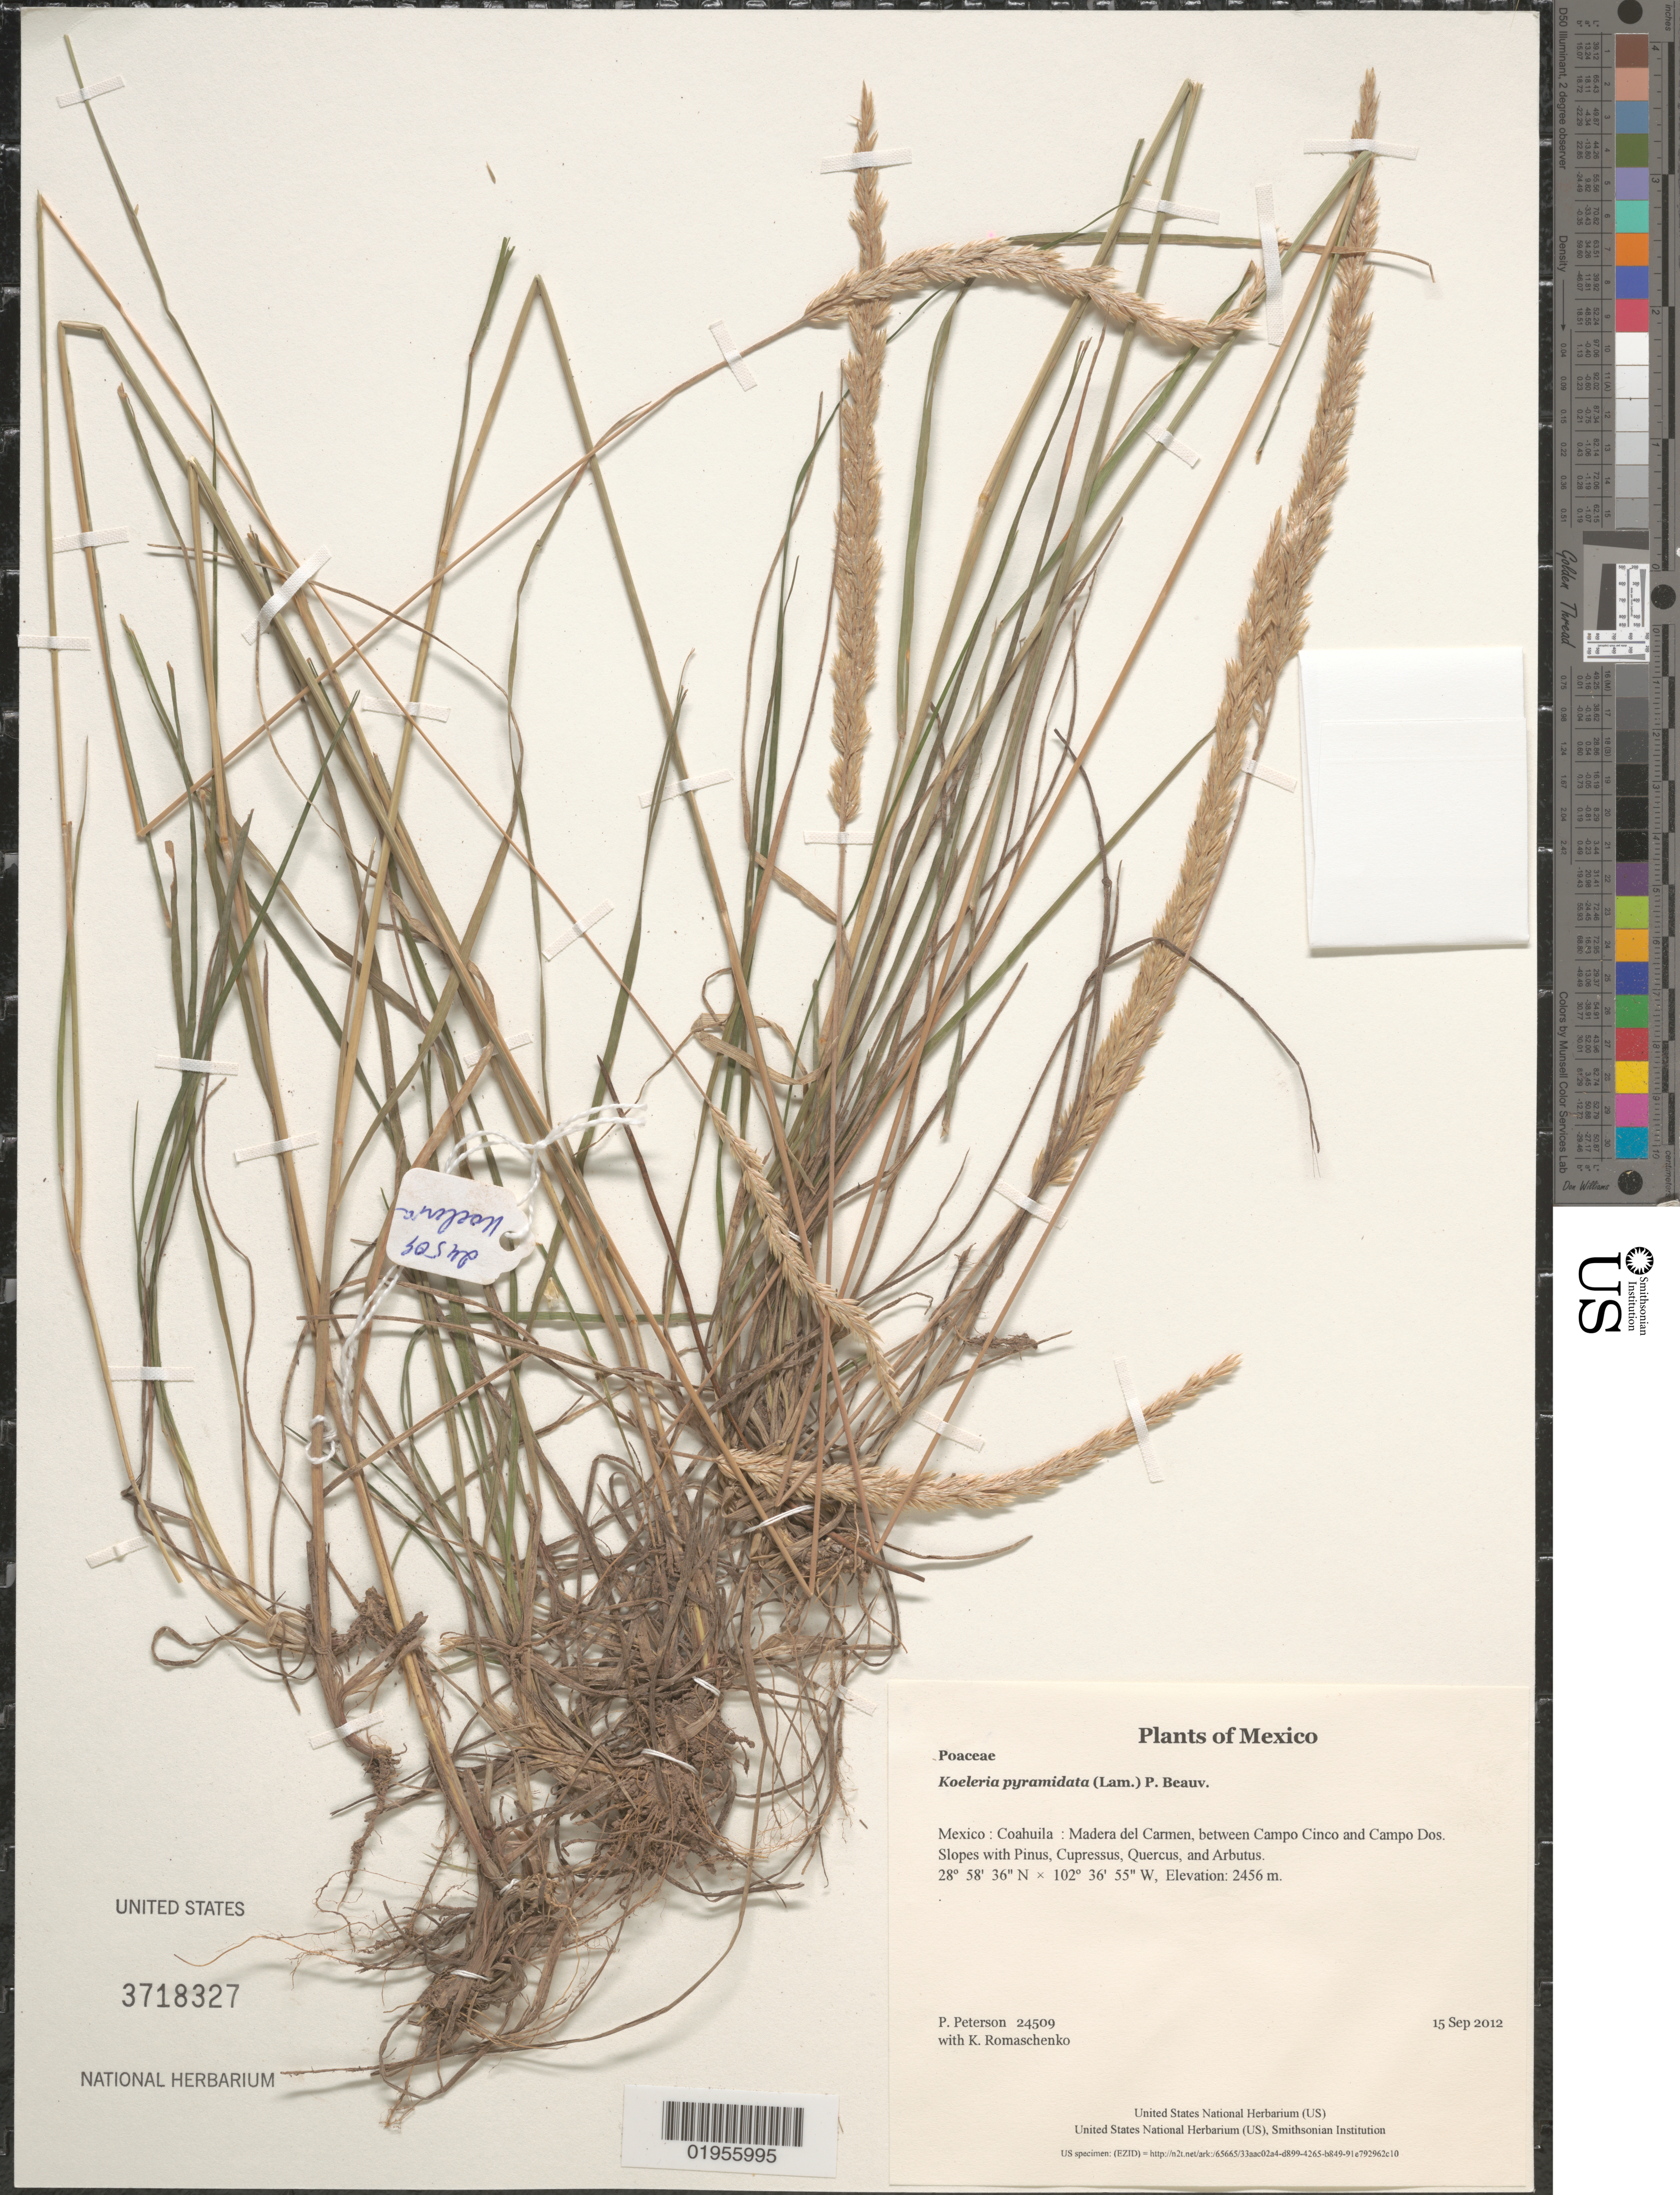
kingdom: Plantae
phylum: Tracheophyta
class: Liliopsida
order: Poales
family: Poaceae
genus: Koeleria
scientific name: Koeleria pyramidata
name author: (Lam.) P. Beauv.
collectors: P. M. Peterson & K. Romaschenko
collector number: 24509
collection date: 2012-09-15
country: Mexico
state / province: Coahuila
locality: Madera del Carmen, between Campo Cinco and Campo Dos.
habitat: Slopes with Pinus, Cupressus, Quercus, and Arbutus.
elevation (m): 2456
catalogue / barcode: US 3718327